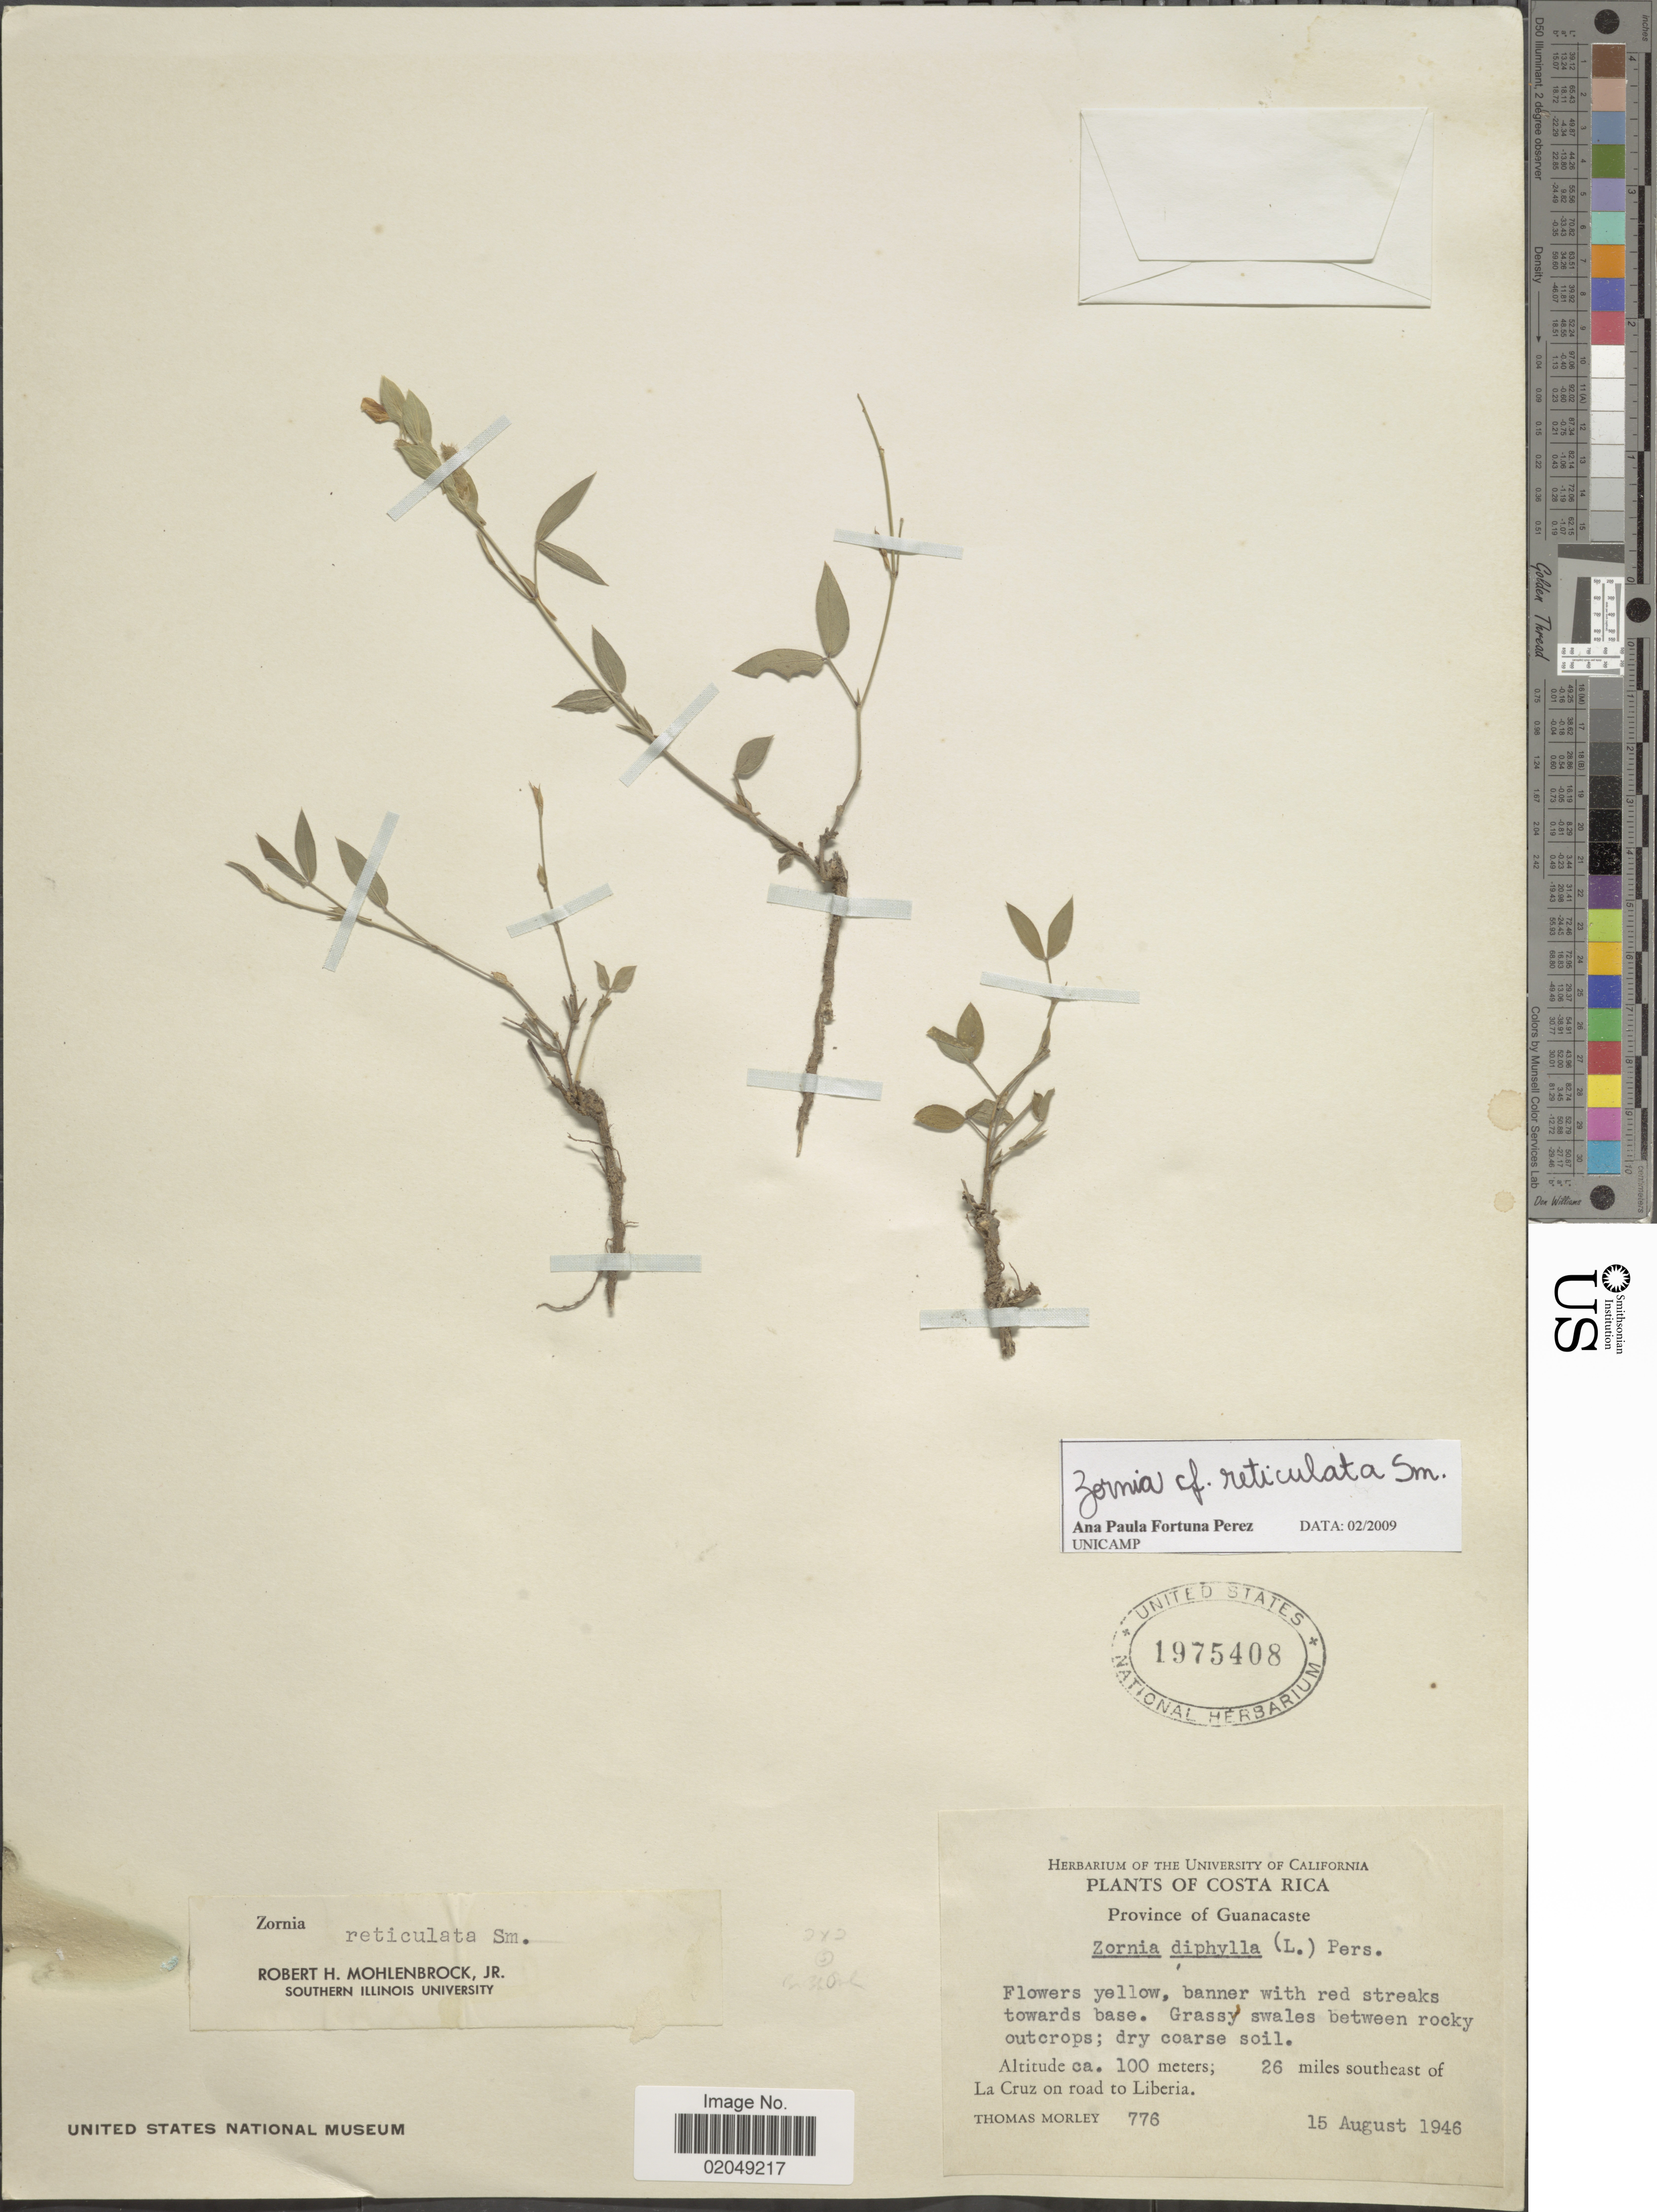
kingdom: Plantae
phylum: Tracheophyta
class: Magnoliopsida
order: Fabales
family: Fabaceae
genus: Zornia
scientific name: Zornia reticulata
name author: Sm.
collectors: T. Morley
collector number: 776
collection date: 1946-08-15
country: Costa Rica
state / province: Guanacaste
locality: Grassy swales between rocky outcrops; dry coarse soil, 26 miles southeast of La Cruz on road to Liberia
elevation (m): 100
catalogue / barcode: US 1975408